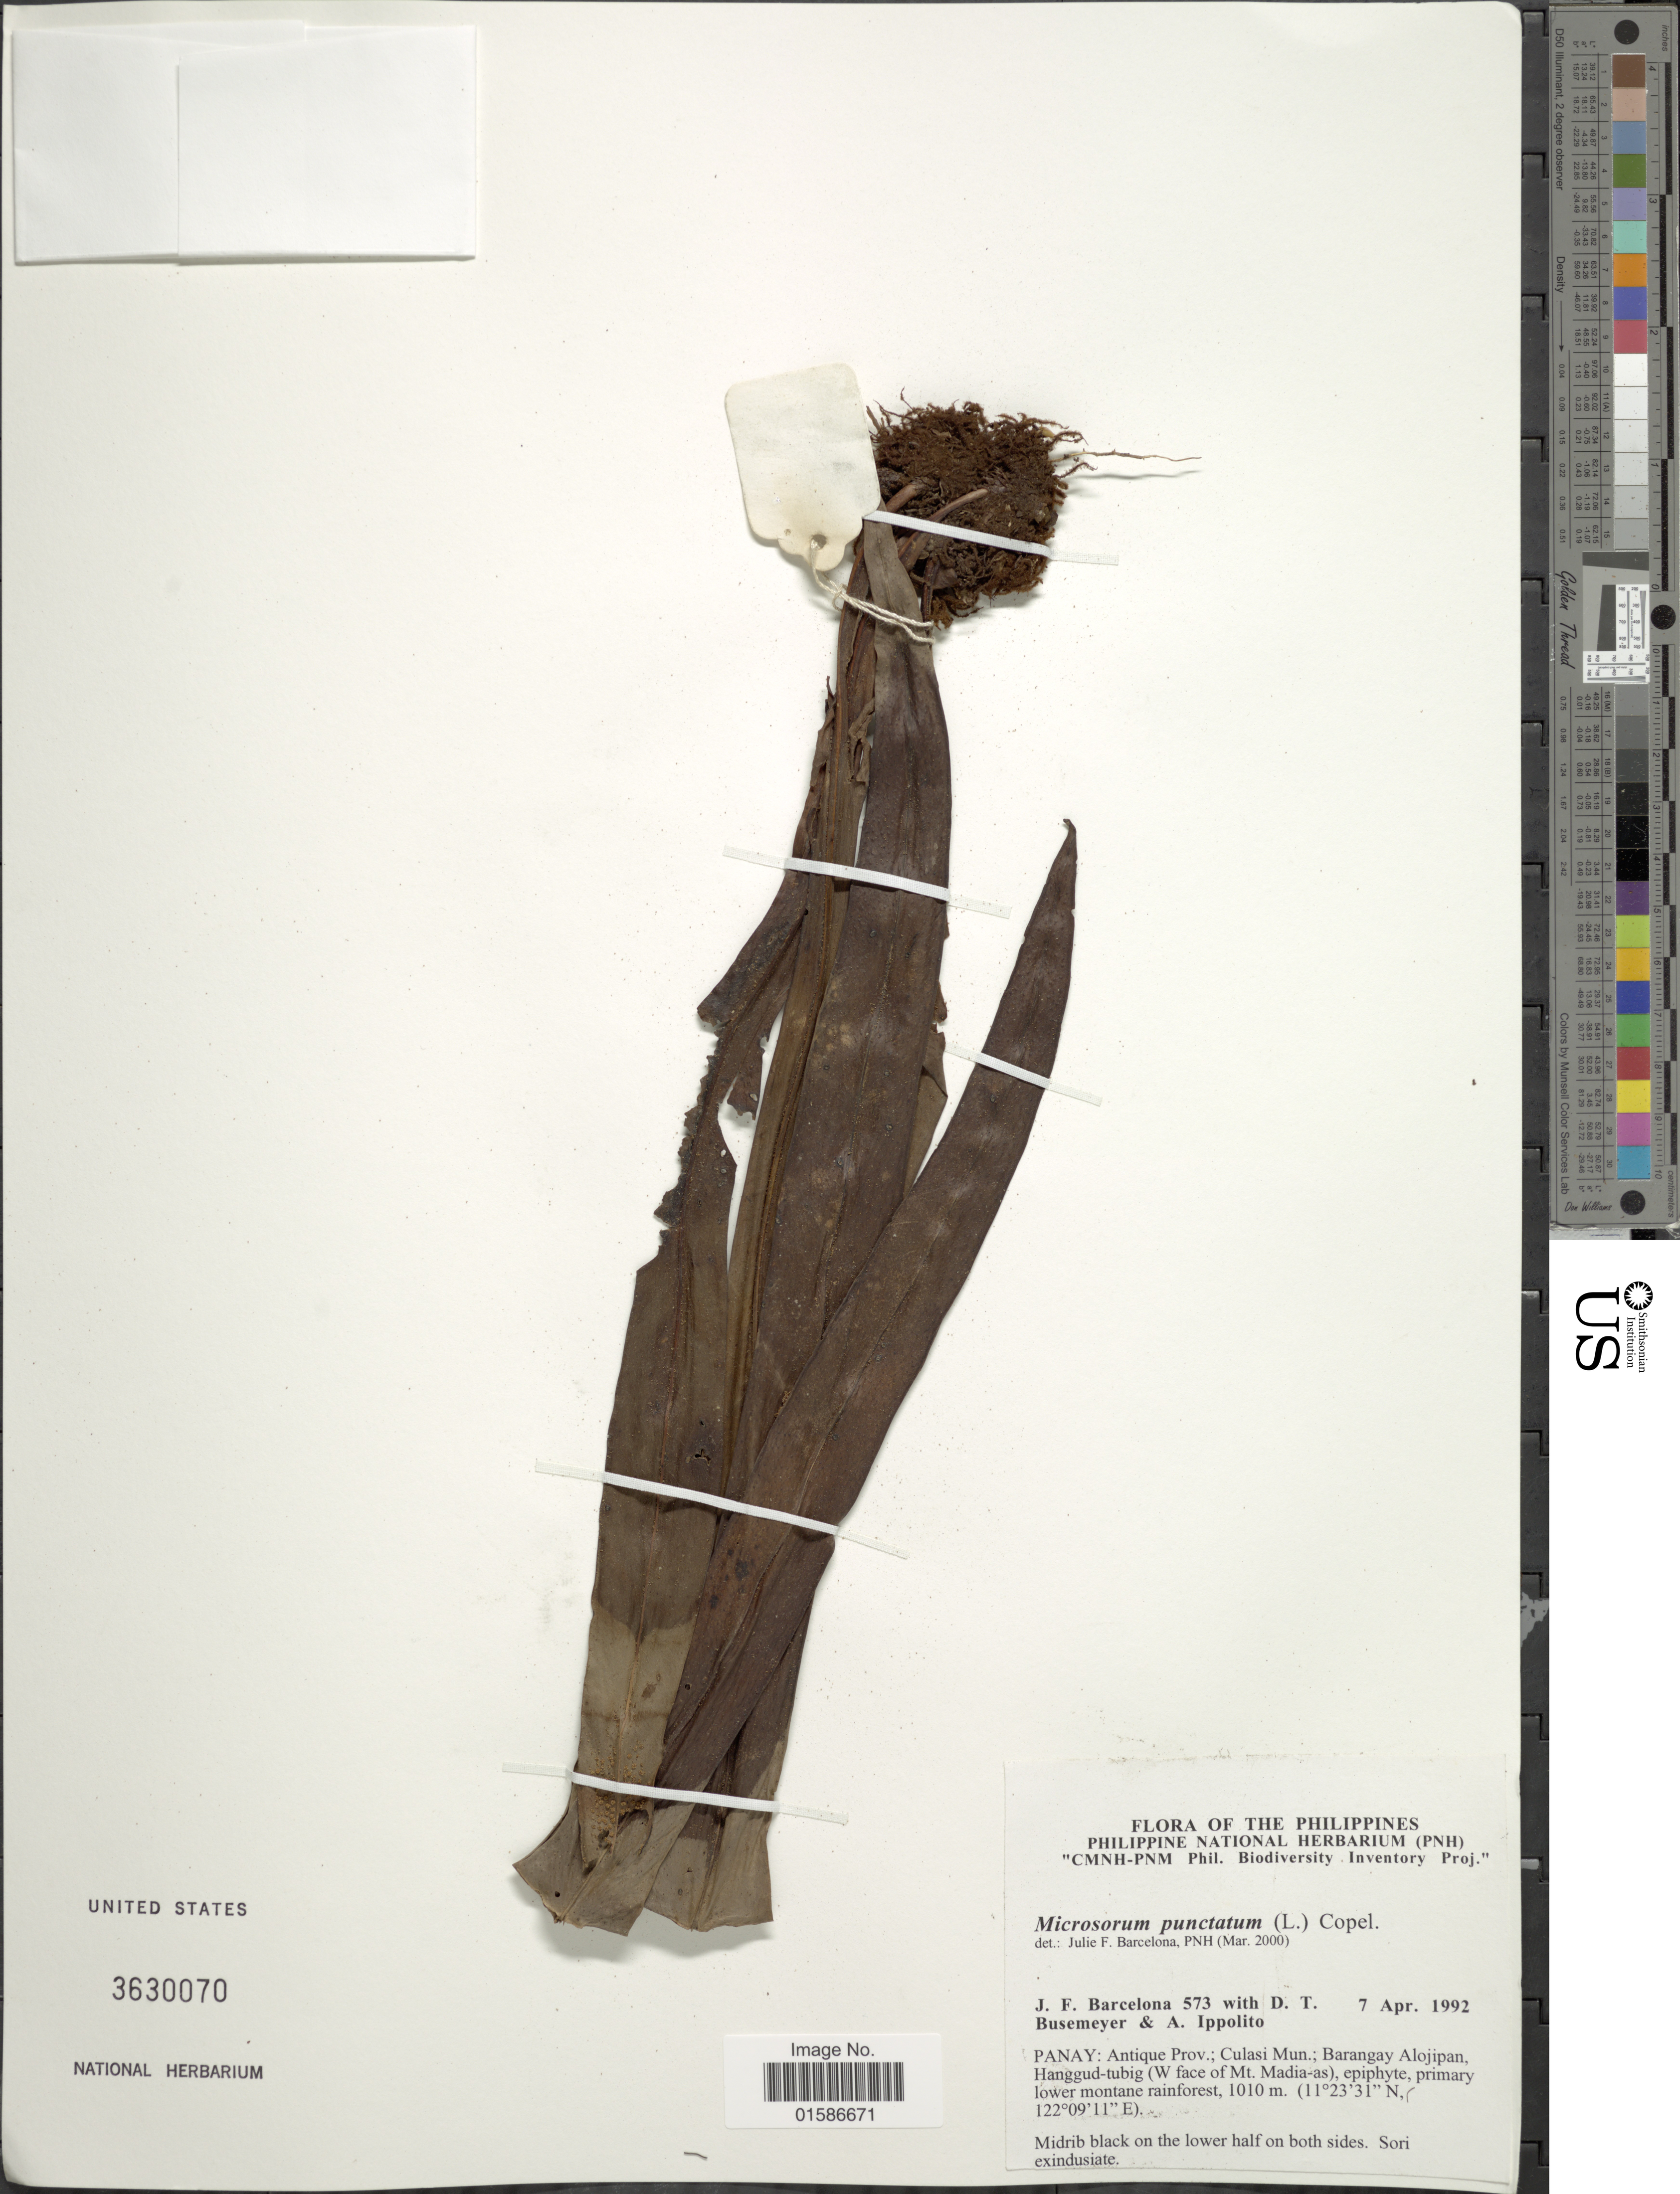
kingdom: Plantae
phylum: Tracheophyta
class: Polypodiopsida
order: Polypodiales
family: Polypodiaceae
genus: Microsorum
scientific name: Microsorum punctatum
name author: (L.) Copel.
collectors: J. F. Barcelona, D. Busemeyer & A. Ippolito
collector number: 573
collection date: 1992-04-07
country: Philippines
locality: Panay: Antique Prov; Culasi Mun; Barangay Alojipan, Hanggud-tubig (W face of Mt Madia-as)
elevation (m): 1010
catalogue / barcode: US 3630070